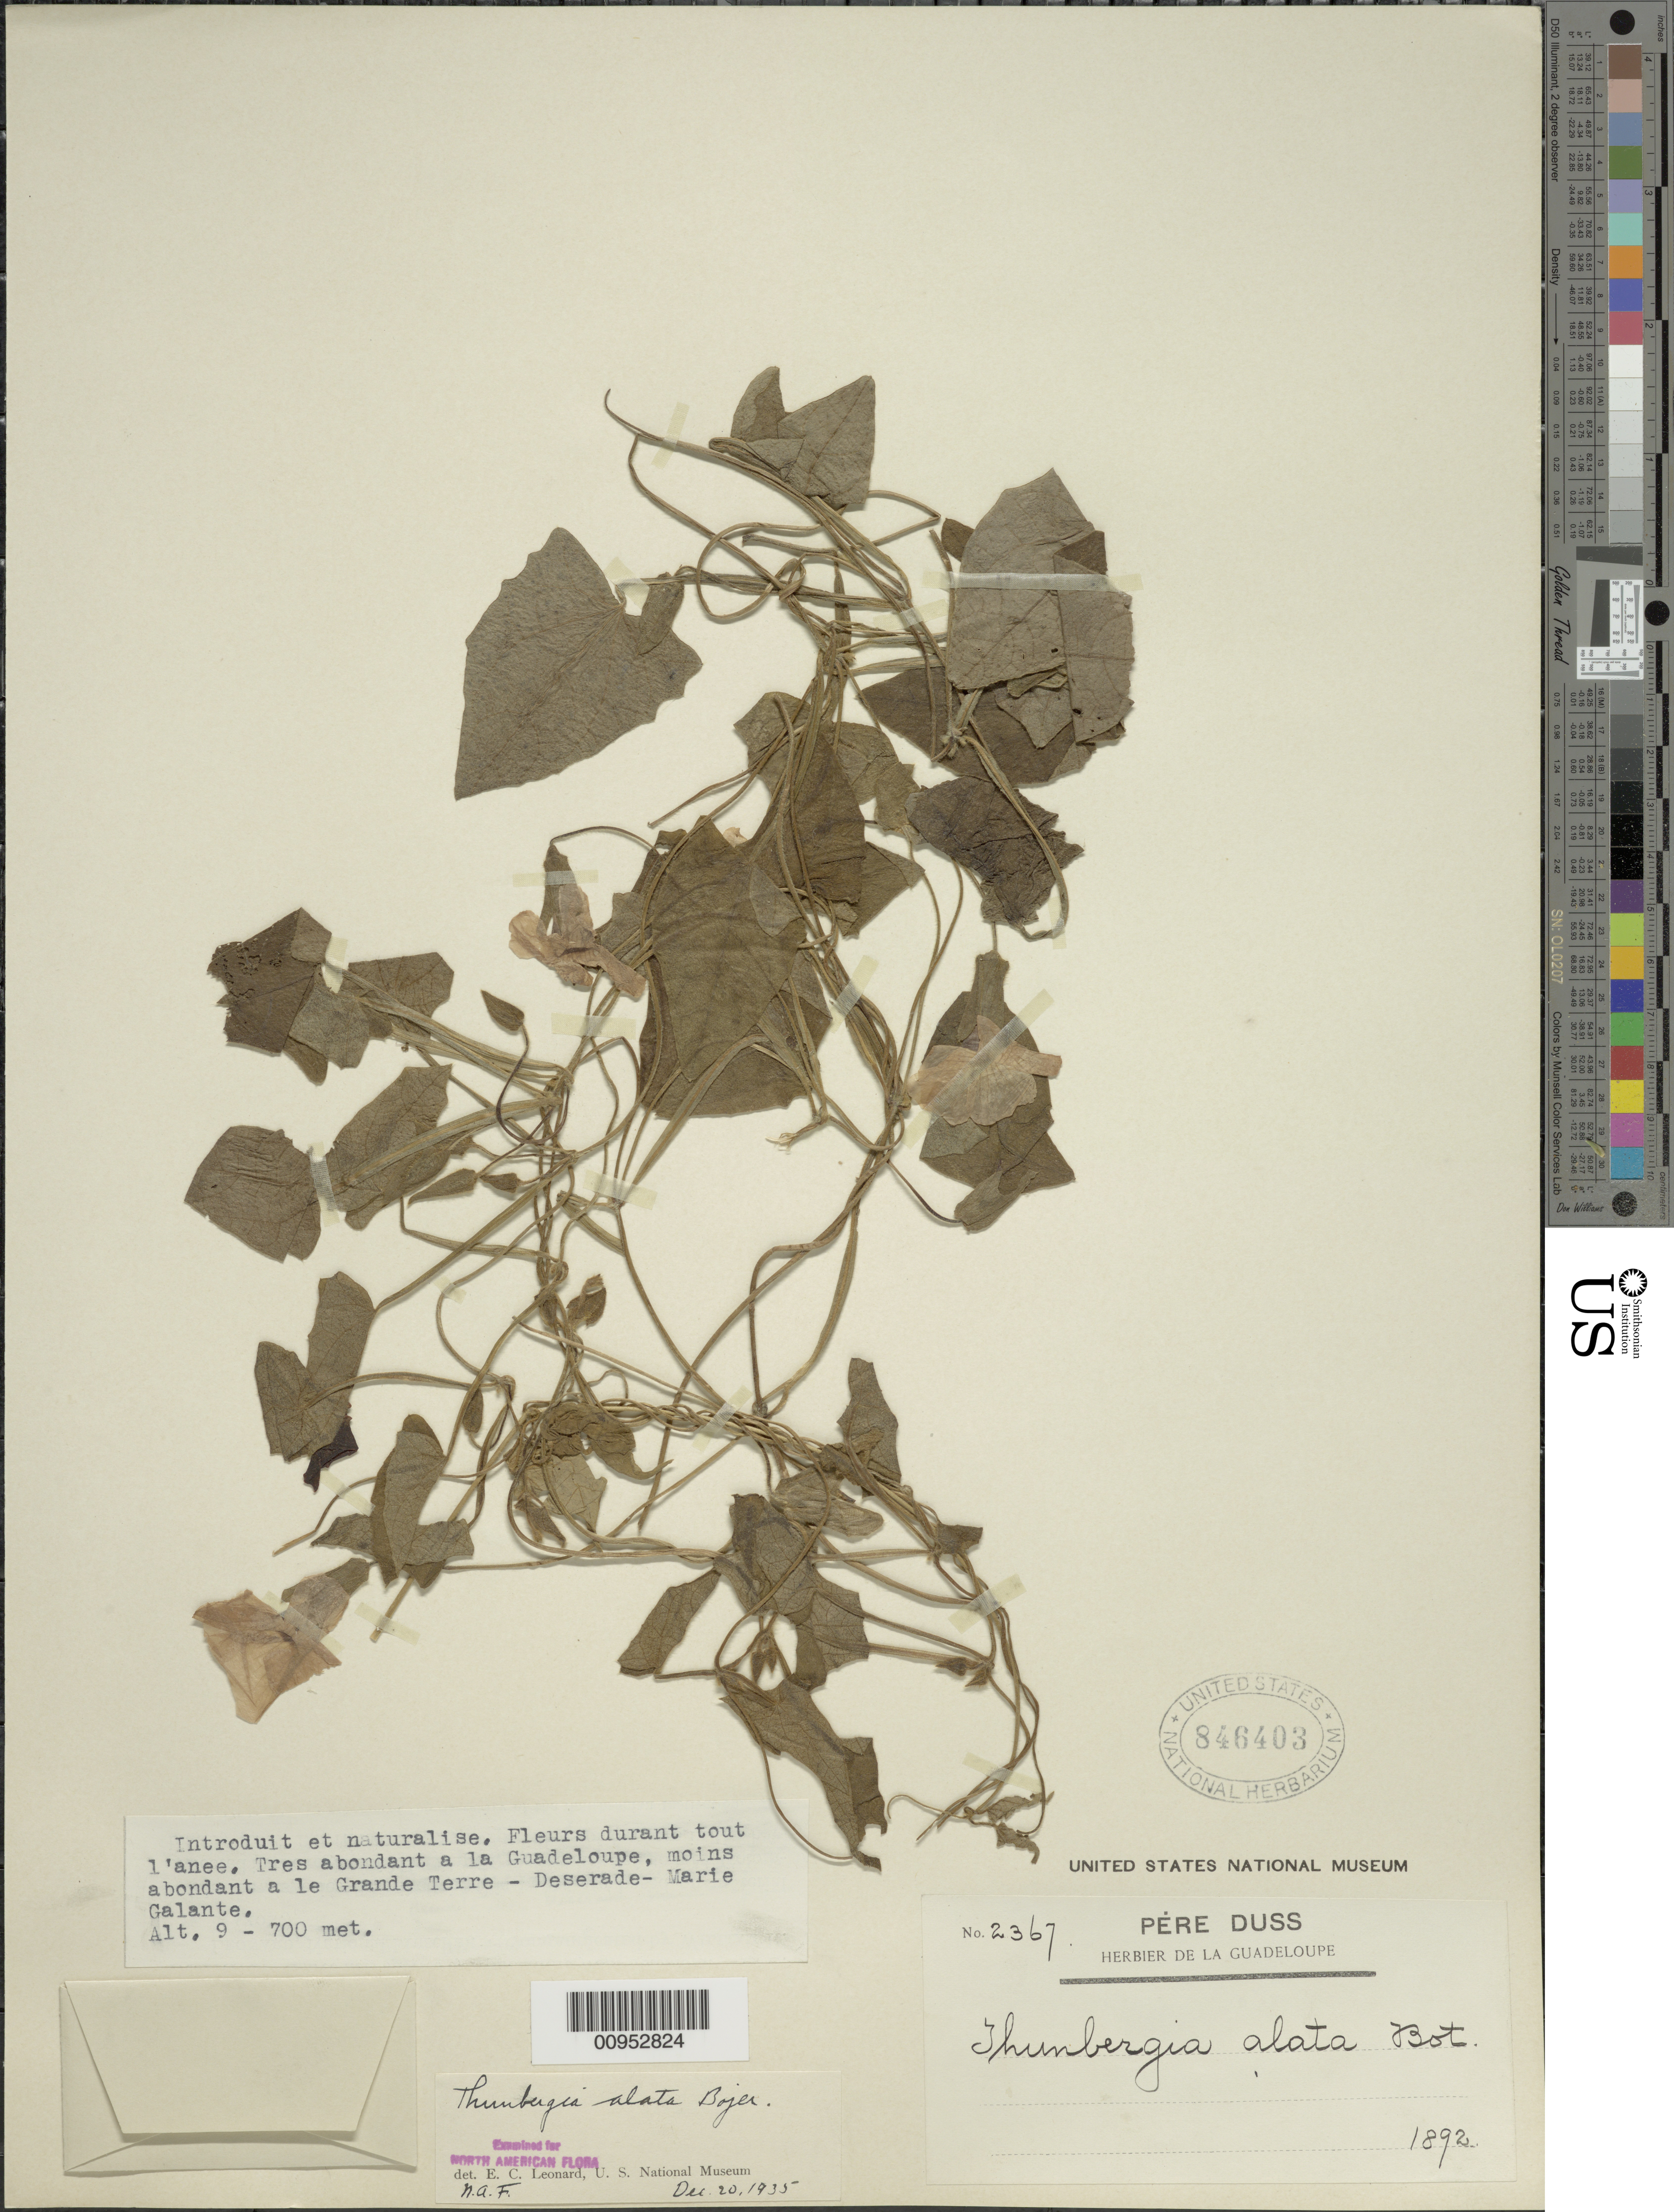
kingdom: Plantae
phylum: Tracheophyta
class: Magnoliopsida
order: Lamiales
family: Acanthaceae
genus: Thunbergia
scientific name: Thunbergia alata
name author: Bojer ex Sims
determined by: Leonard, Emery C., (US)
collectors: Père Duss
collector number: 2367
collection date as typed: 1892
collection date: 1892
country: Guadeloupe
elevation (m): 9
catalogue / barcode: US 846403